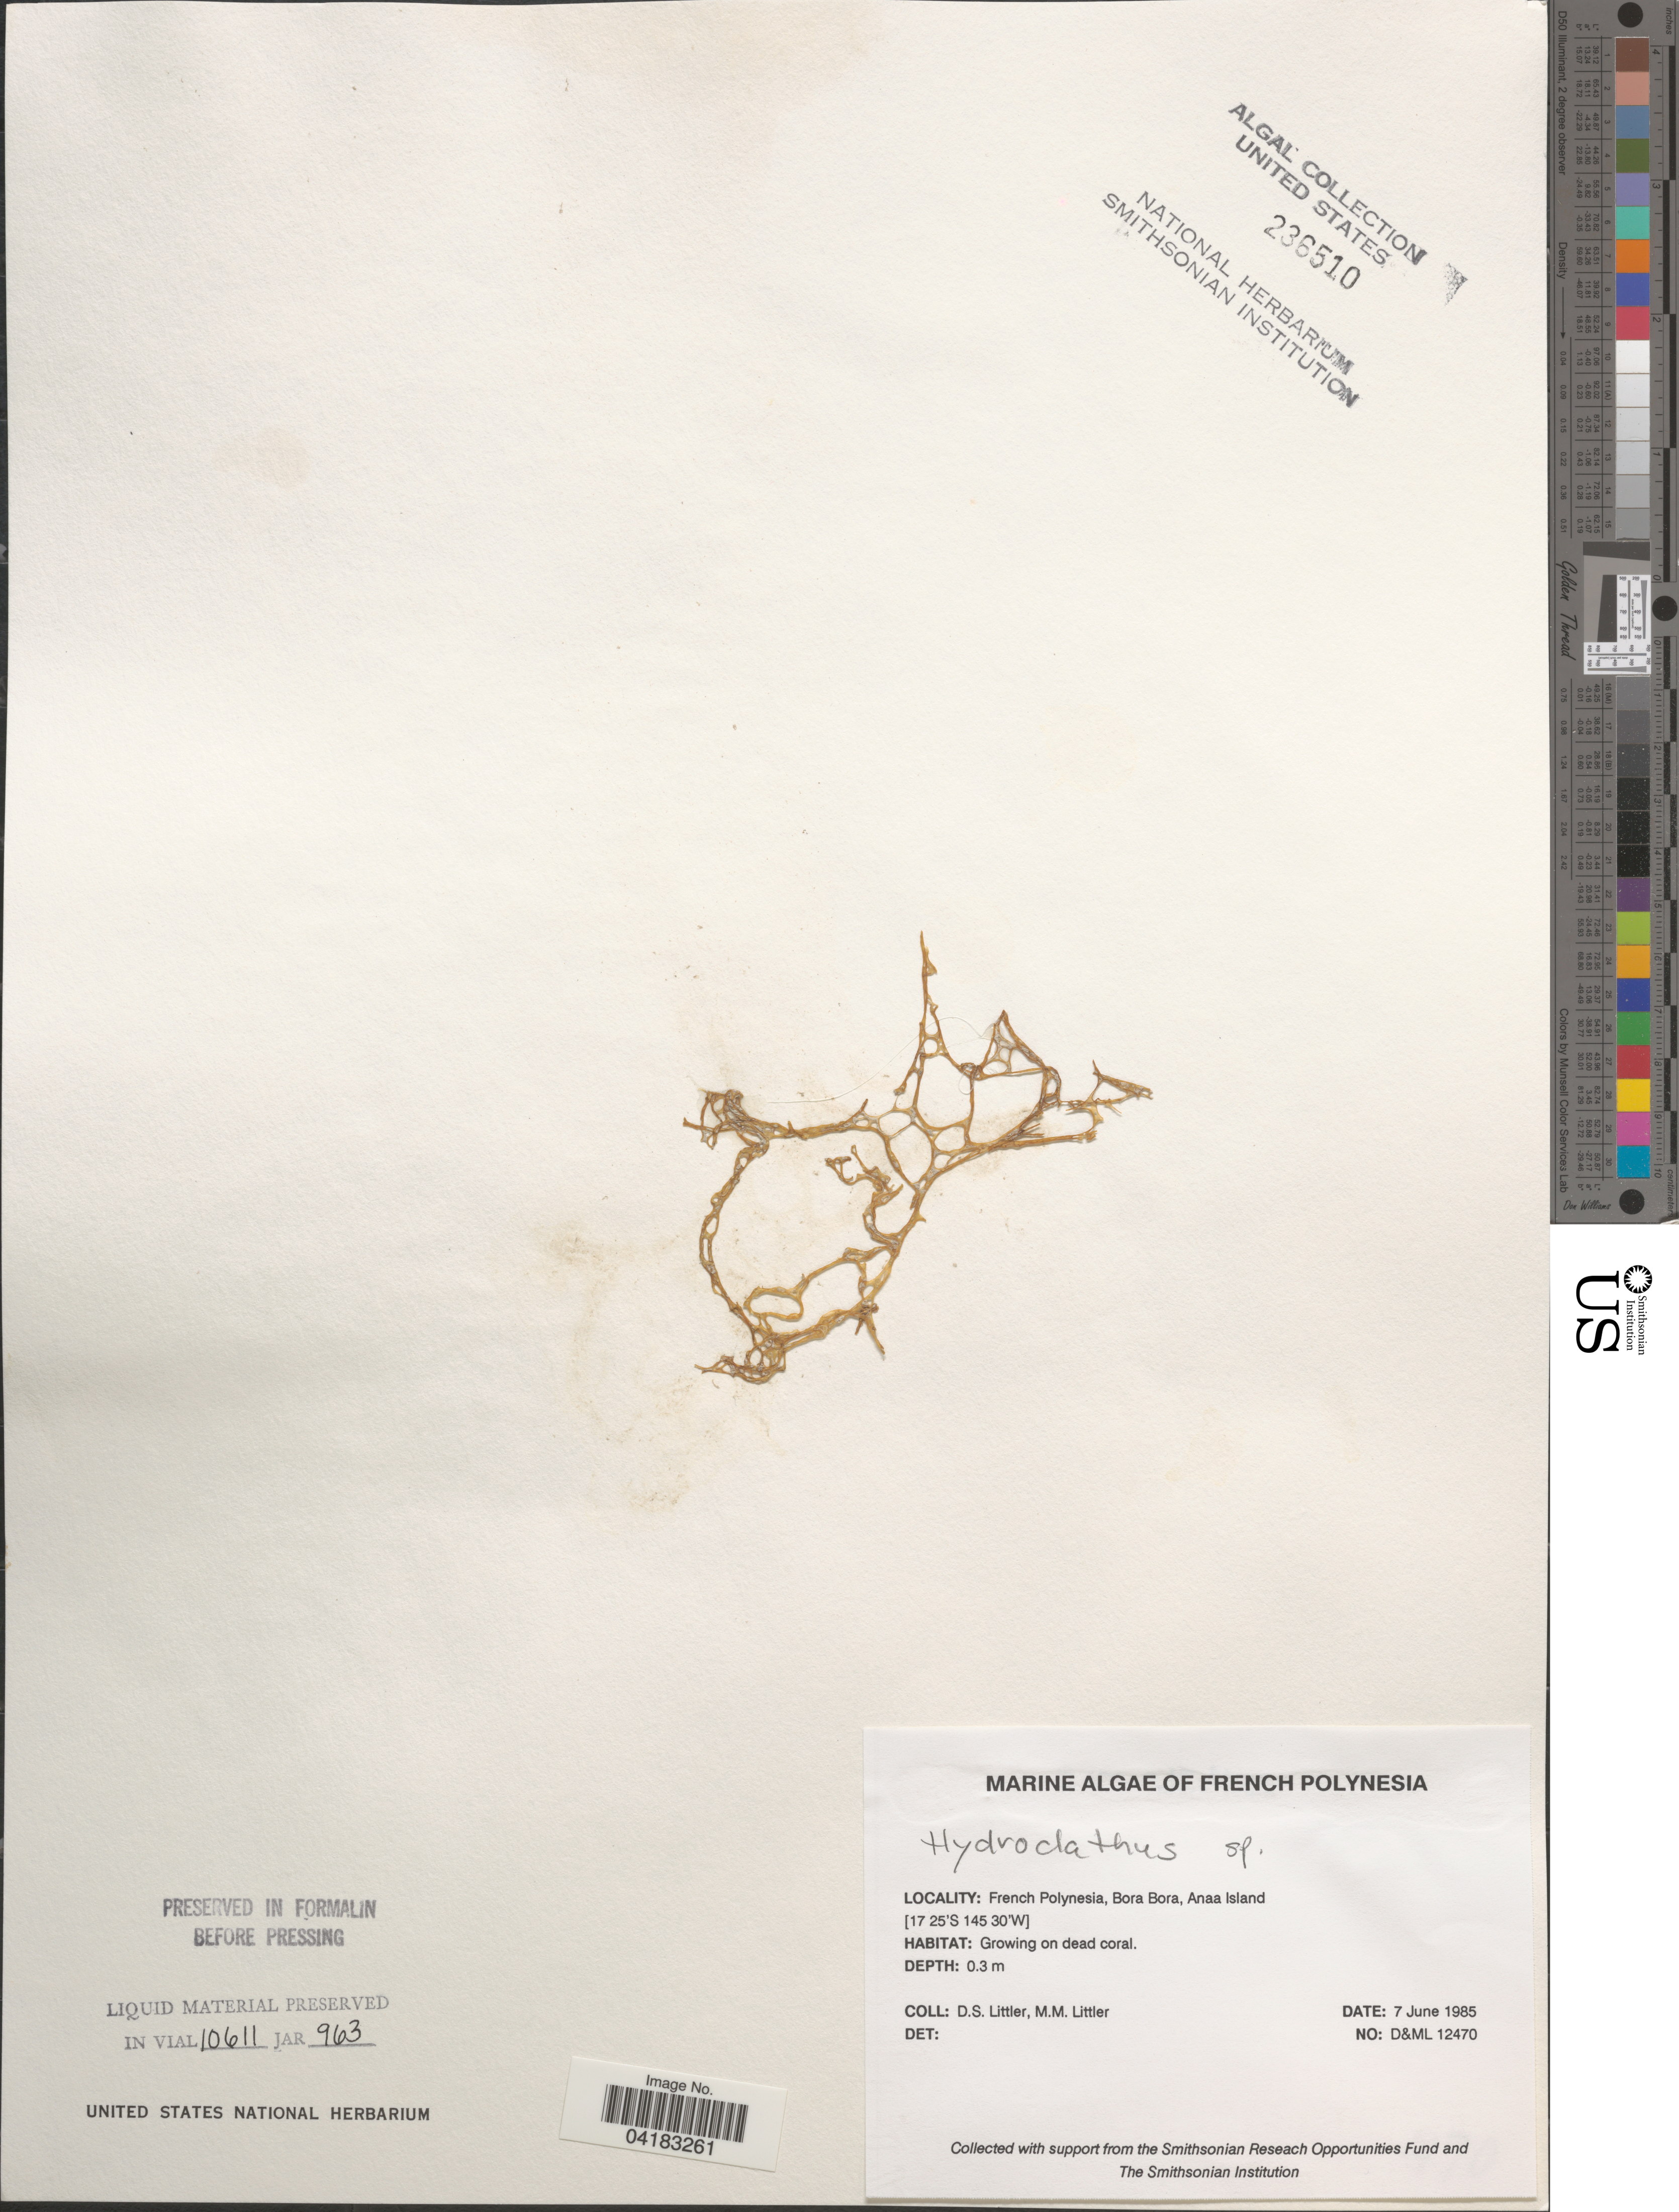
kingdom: Chromista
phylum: Ochrophyta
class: Phaeophyceae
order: Scytosiphonales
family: Scytosiphonaceae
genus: Hydroclathrus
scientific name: Hydroclathrus sp.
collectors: D. S. Littler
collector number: D&ML12470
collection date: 1985-06-07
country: French Polynesia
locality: Bora Bora, Anaa Island.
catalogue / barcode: US 236510